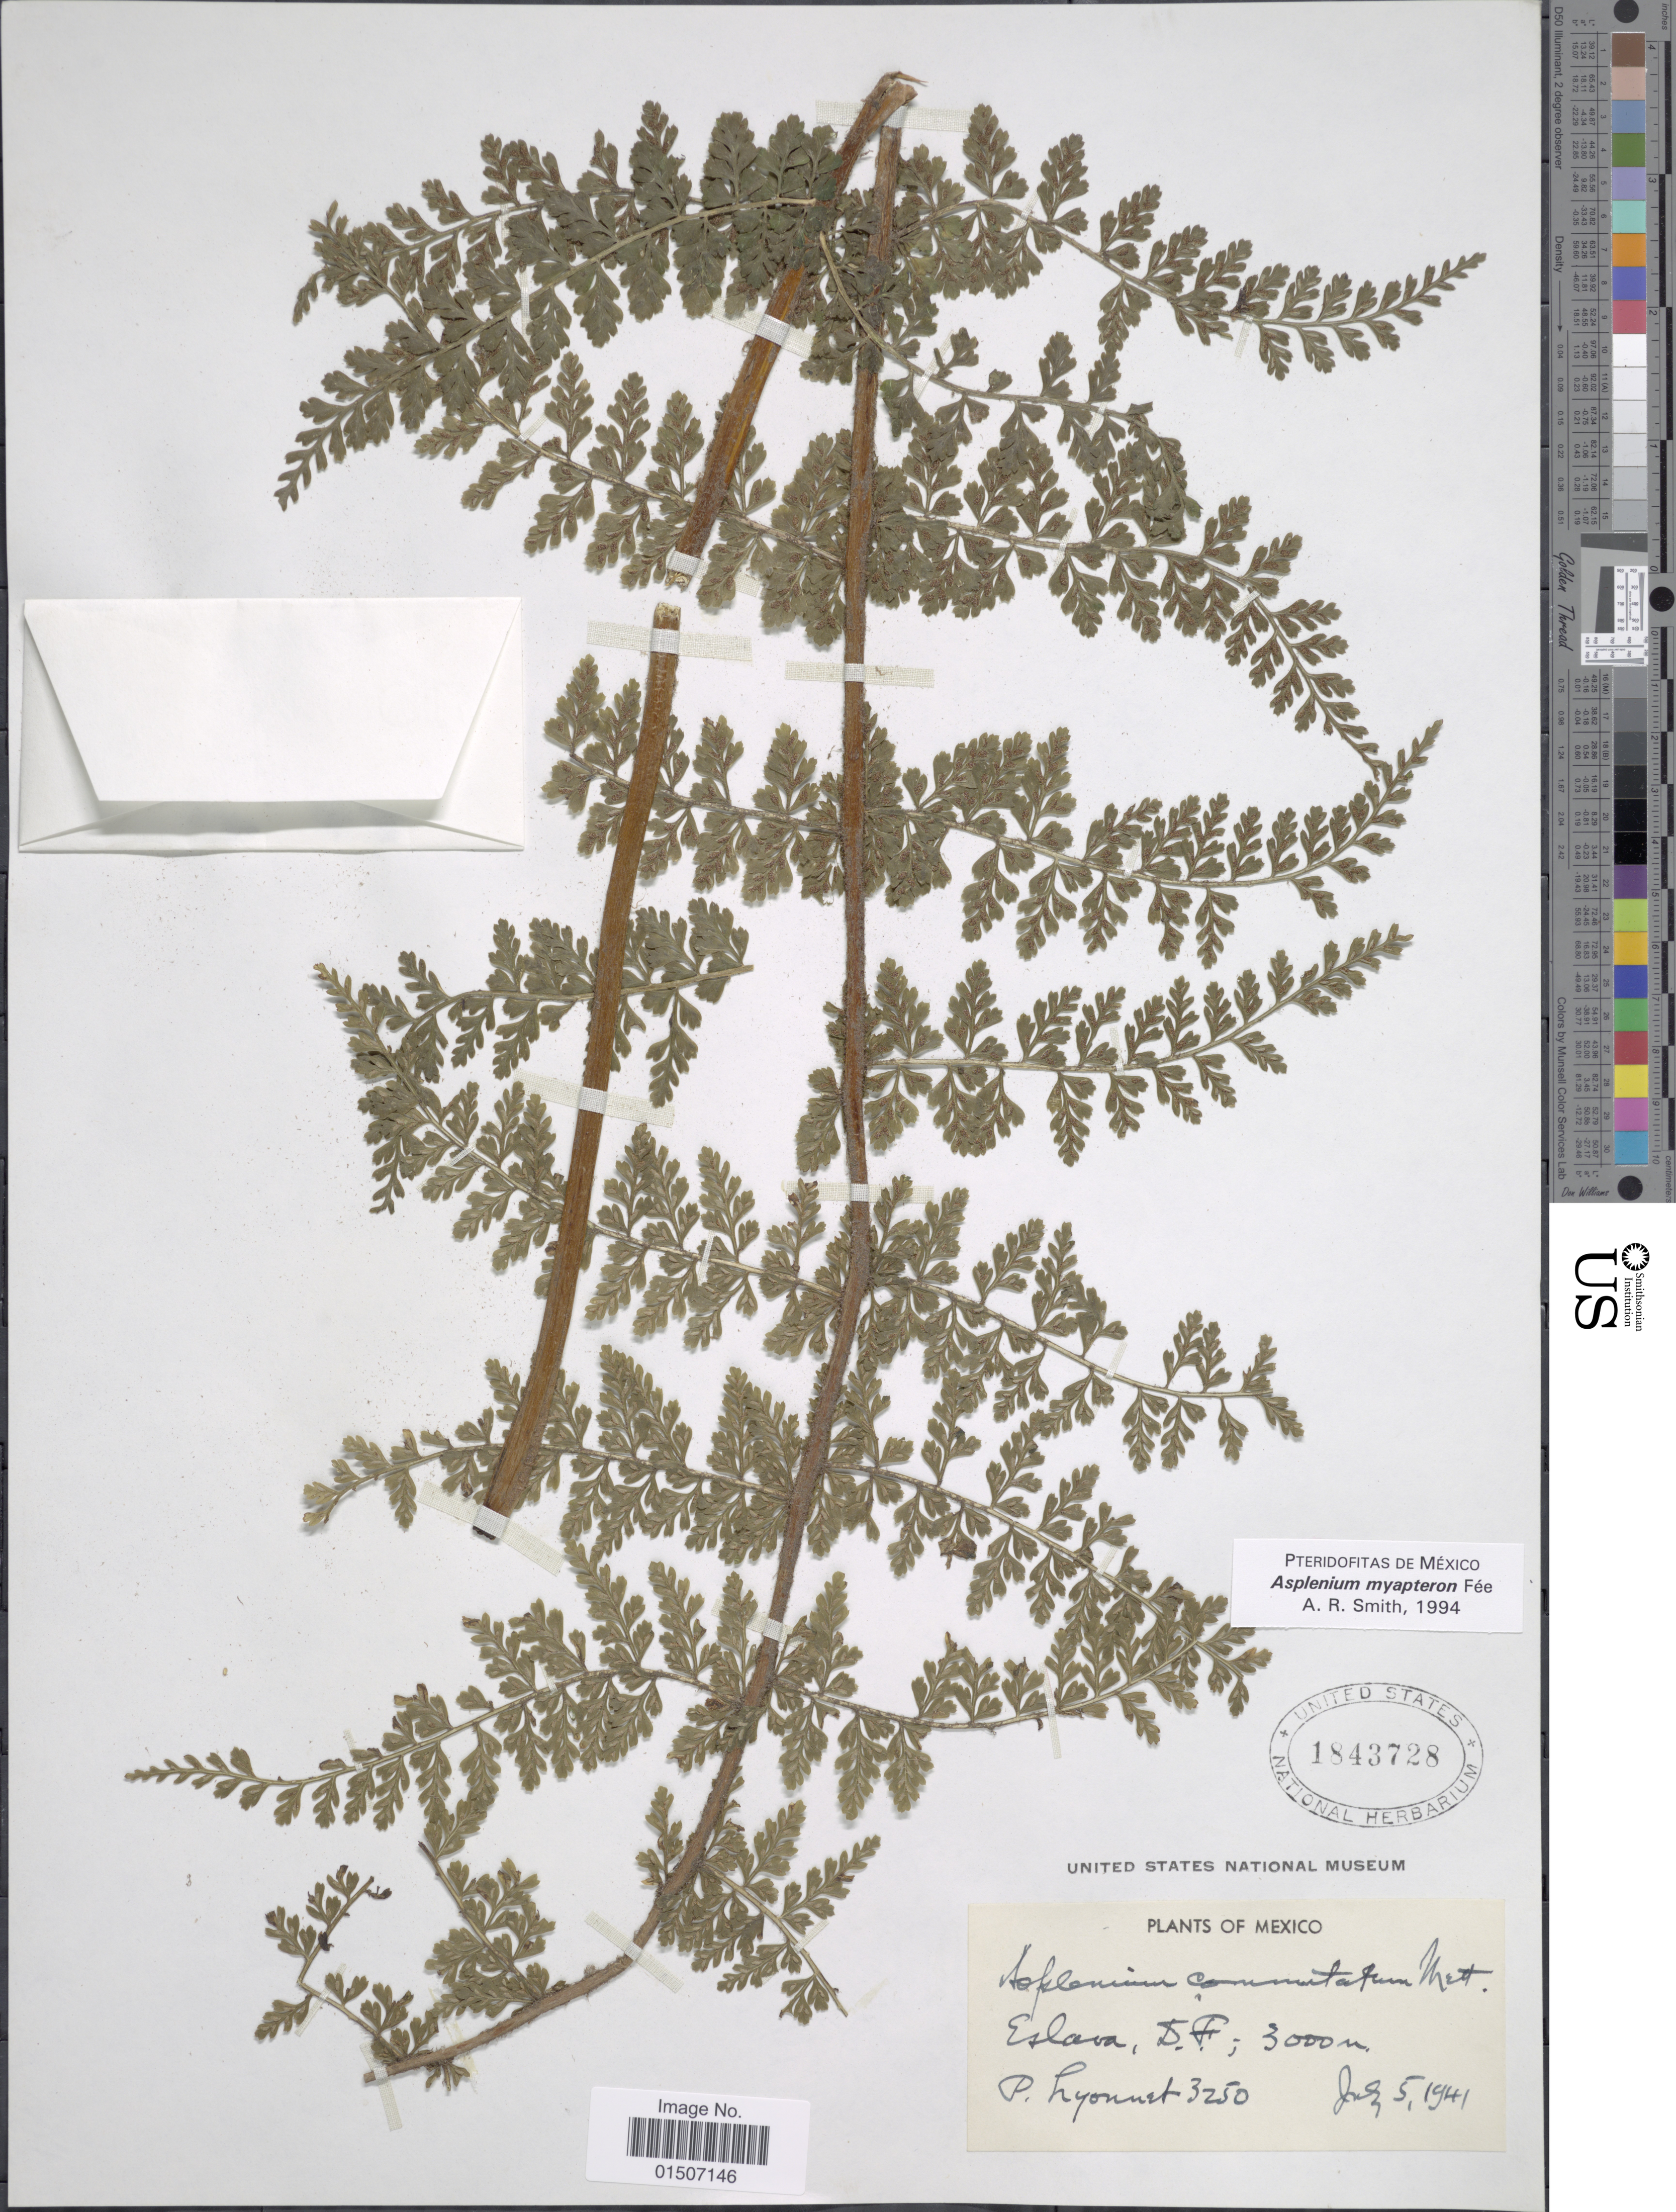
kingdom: Plantae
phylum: Tracheophyta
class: Polypodiopsida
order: Polypodiales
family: Aspleniaceae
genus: Asplenium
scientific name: Asplenium myapteron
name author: Fée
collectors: P. Lyonnet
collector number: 3250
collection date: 1941-07-05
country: Mexico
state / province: Distrito Federal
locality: Eslava, D. F.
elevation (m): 3000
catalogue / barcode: US 1843728